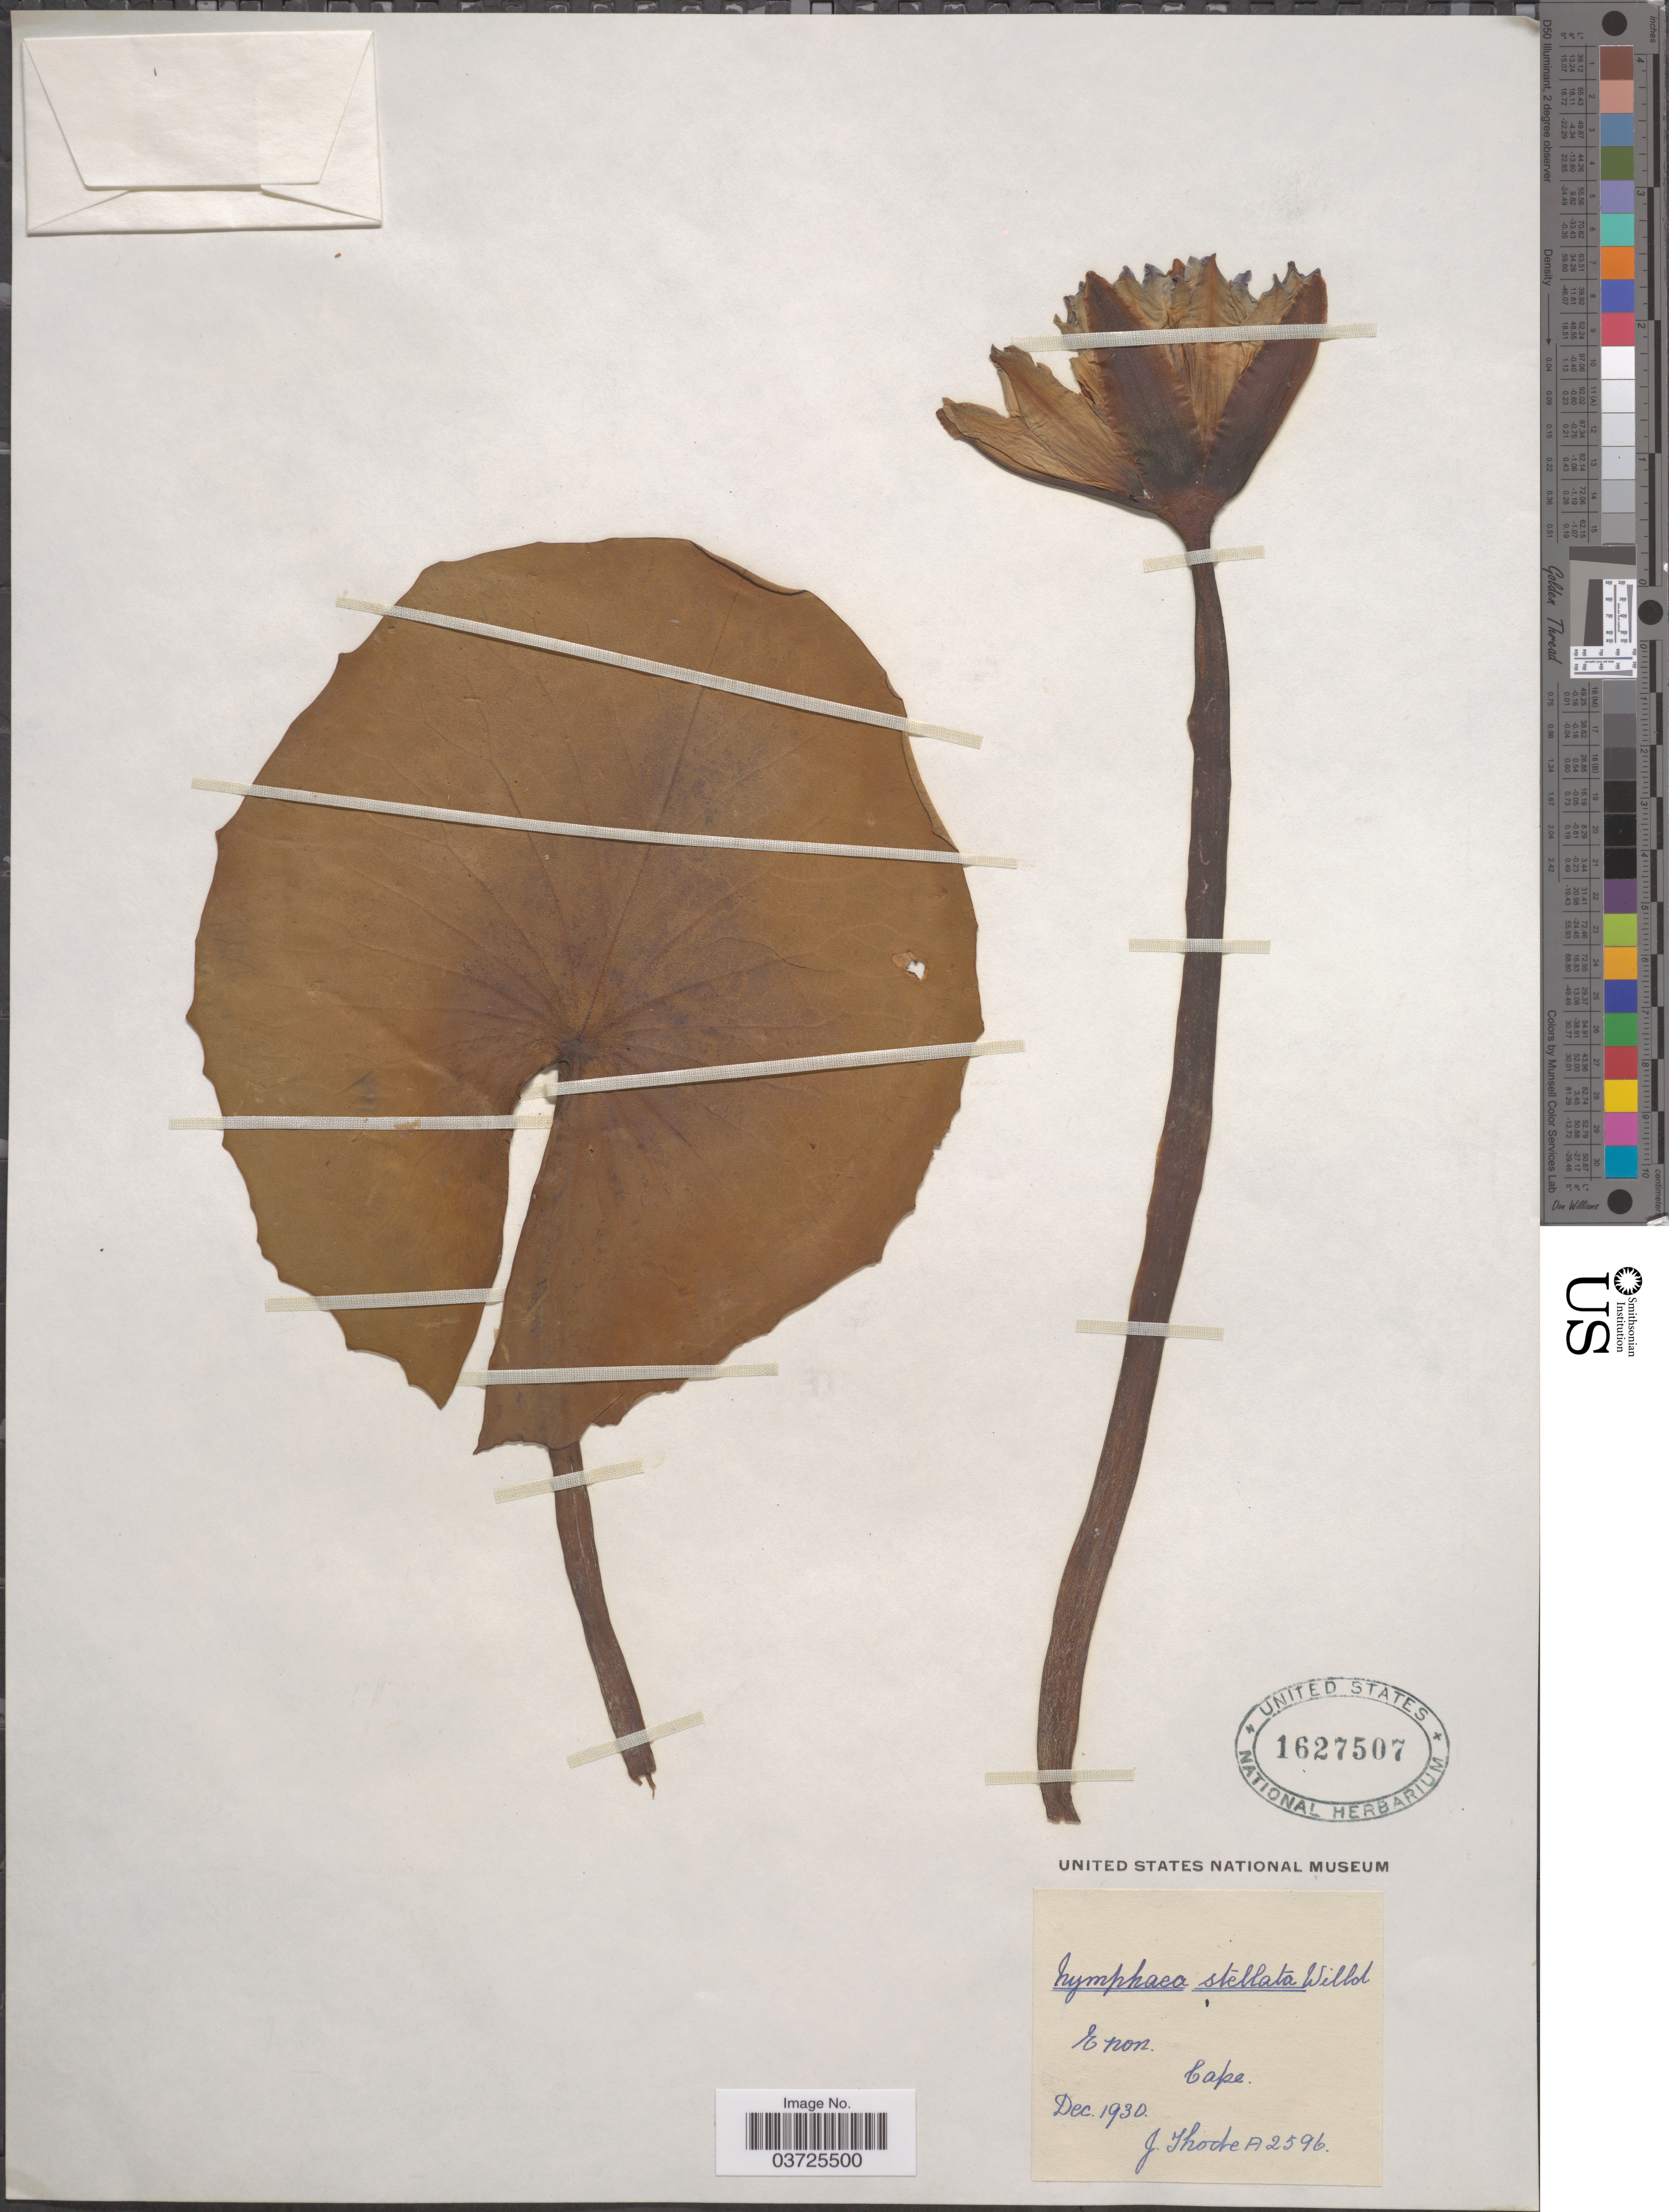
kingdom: Plantae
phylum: Tracheophyta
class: Magnoliopsida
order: Nymphaeales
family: Nymphaeaceae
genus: Nymphaea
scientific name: Nymphaea stellata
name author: Willd.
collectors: J. Thode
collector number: A2596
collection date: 1930-12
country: South Africa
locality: Enon. Cape.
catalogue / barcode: US 1627507